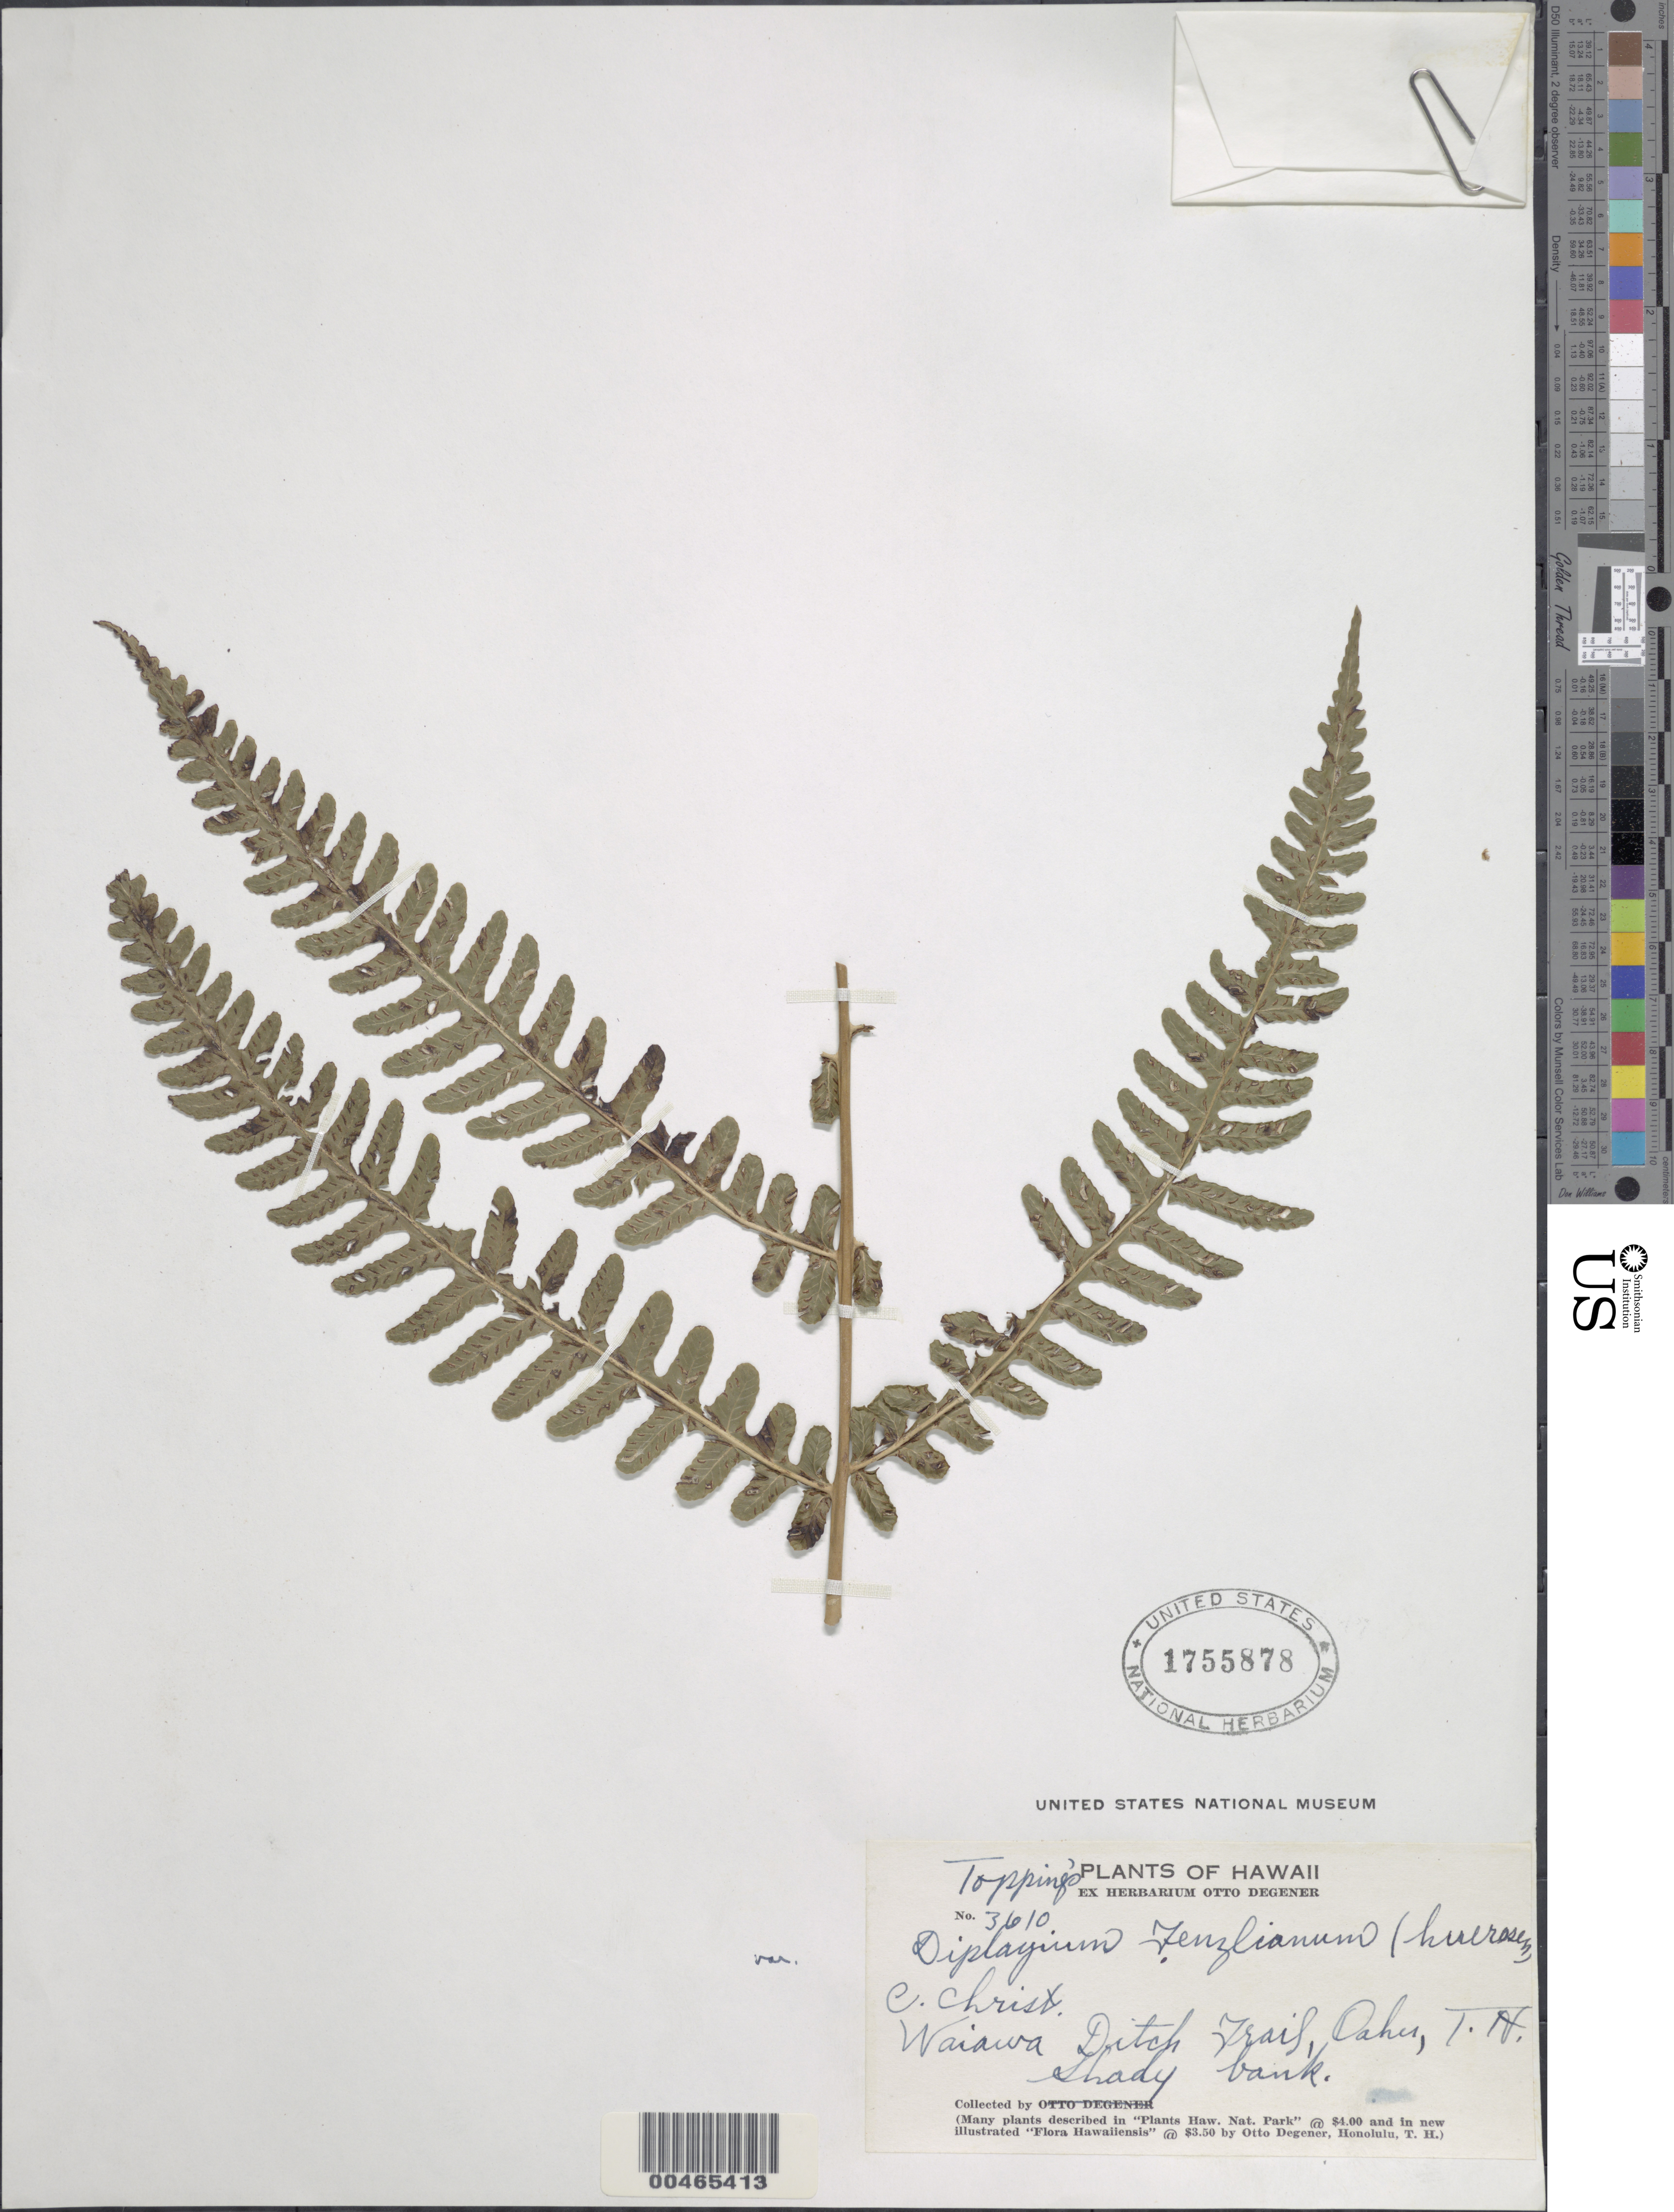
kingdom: Plantae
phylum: Tracheophyta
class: Polypodiopsida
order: Polypodiales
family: Athyriaceae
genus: Deparia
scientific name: Deparia fenzliana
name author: (Luerss.) M. Kato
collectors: D. L. Topping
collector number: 3610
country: United States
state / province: Hawaii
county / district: Honolulu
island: Oahu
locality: Waiawa Ditch Trail, Oahu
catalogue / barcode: US 1755878